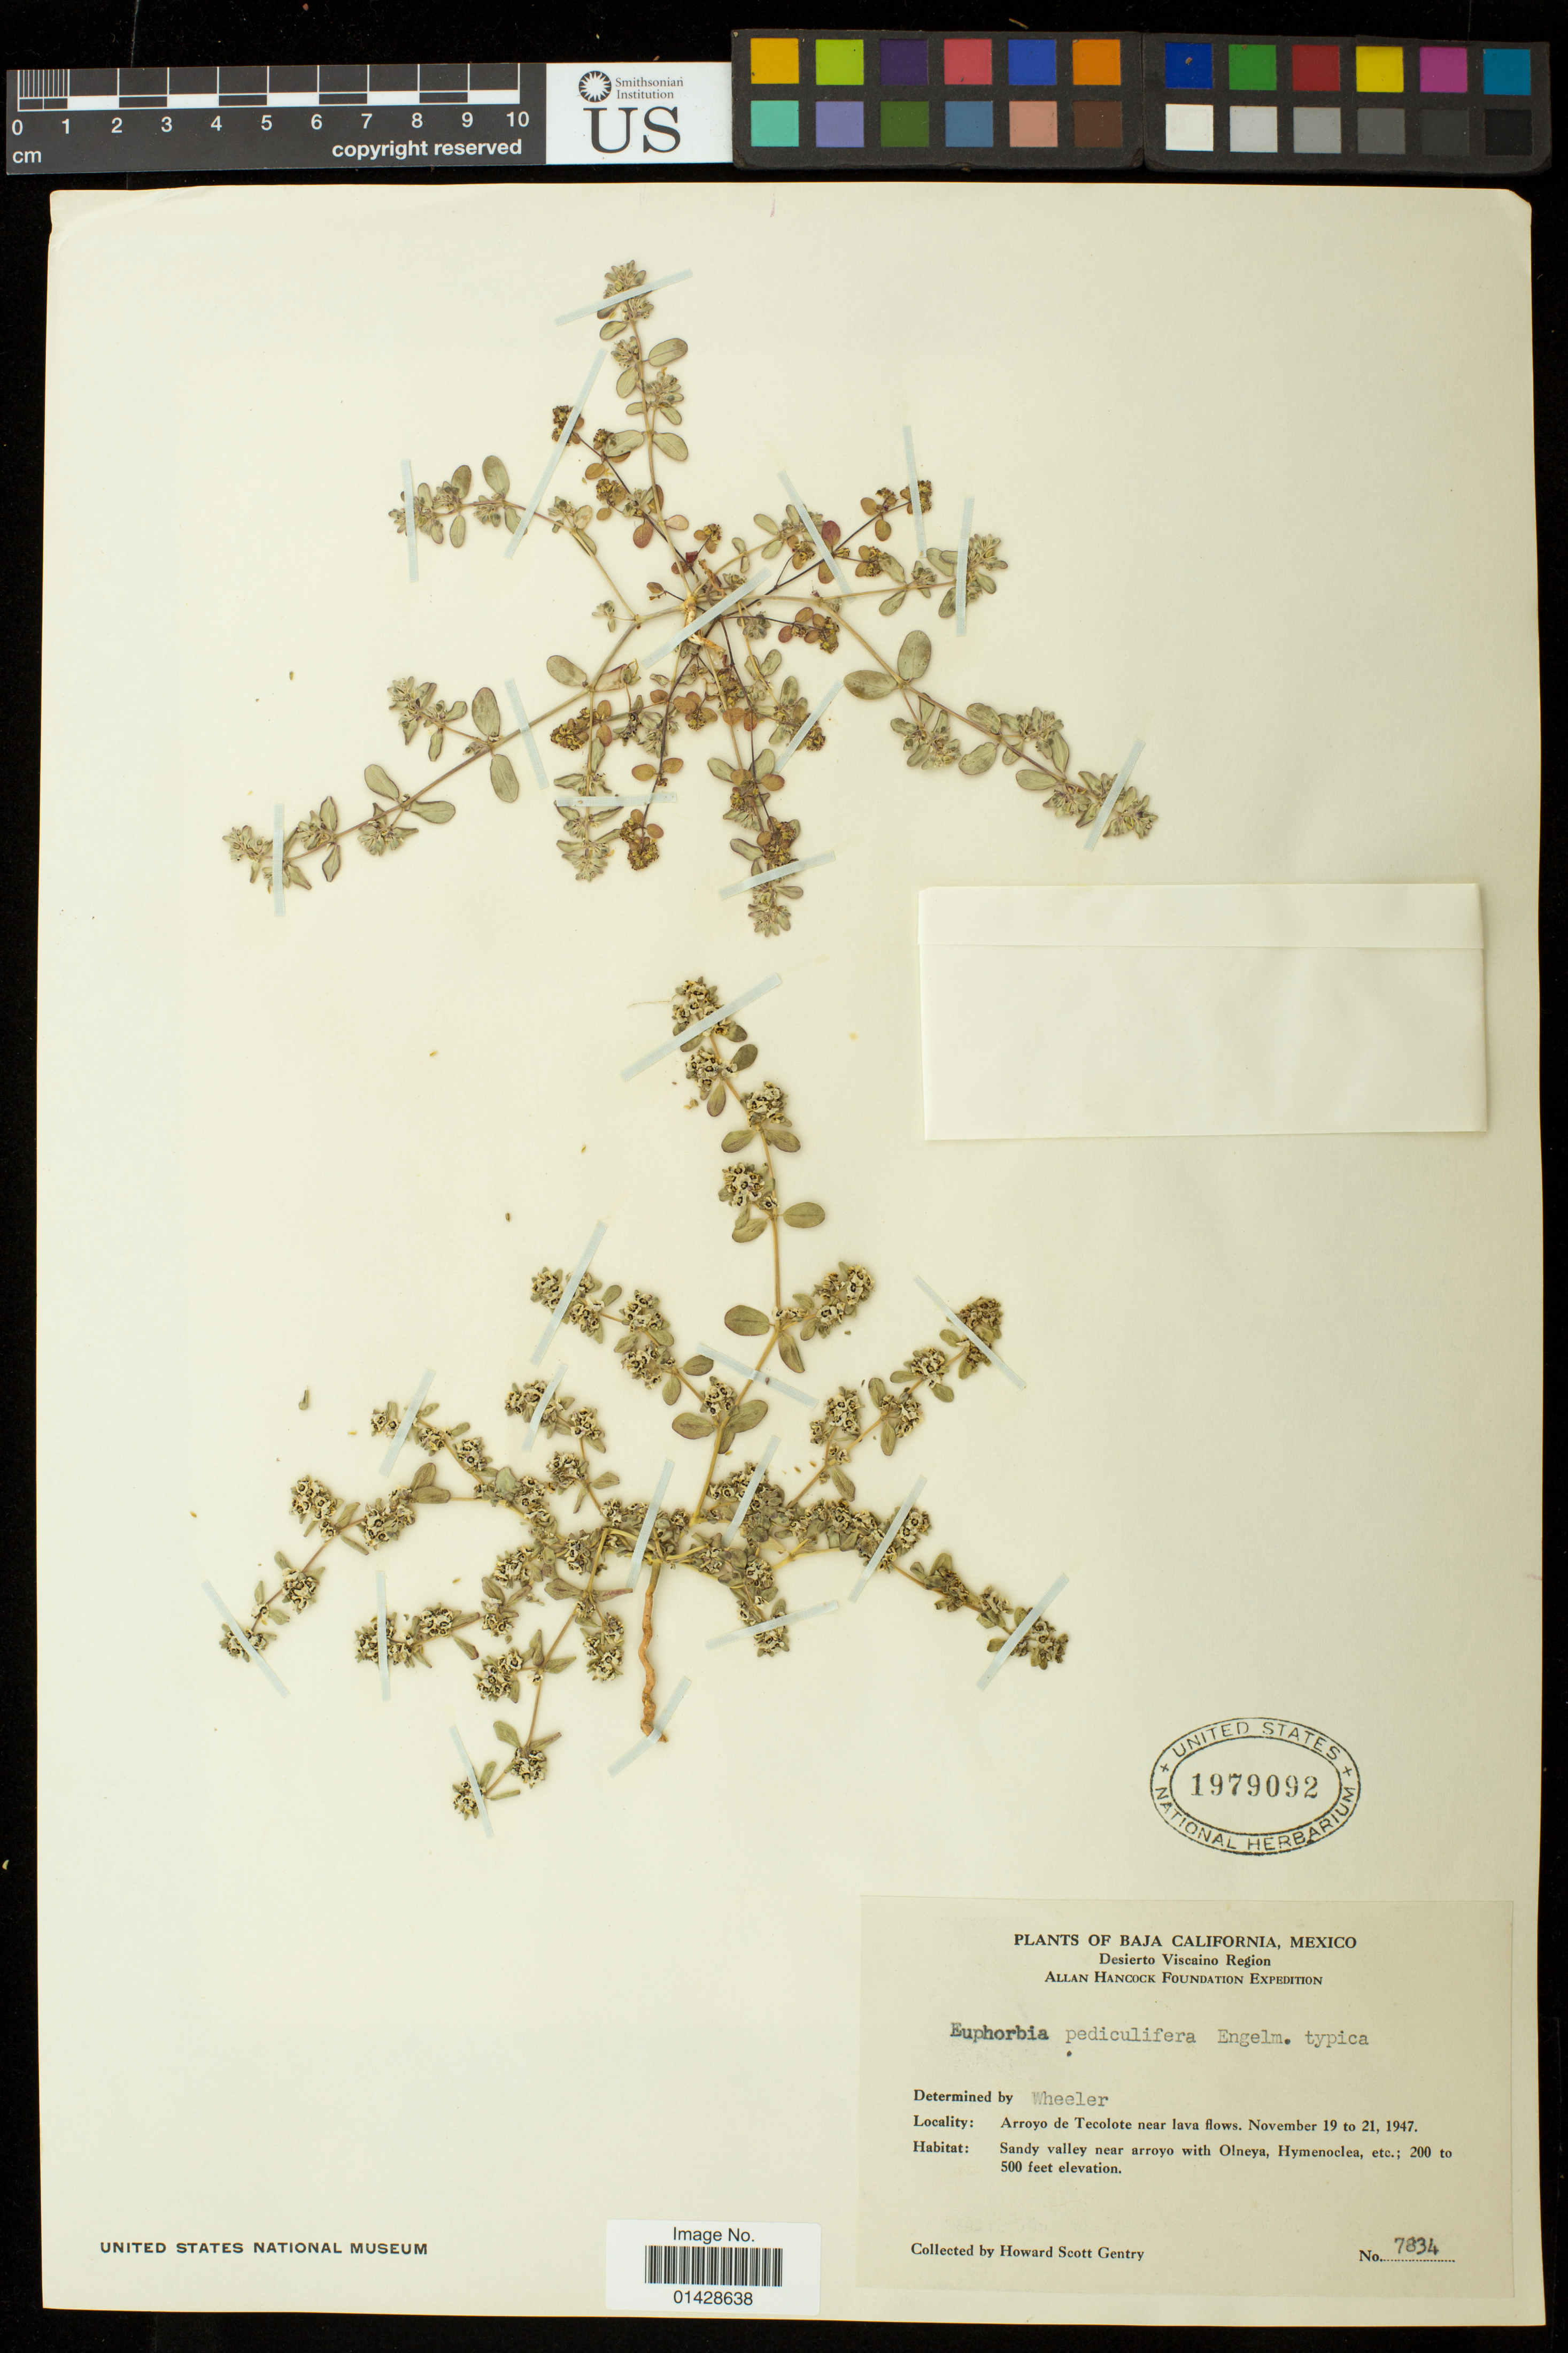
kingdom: Plantae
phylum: Tracheophyta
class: Magnoliopsida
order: Malpighiales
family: Euphorbiaceae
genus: Euphorbia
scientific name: Euphorbia pediculifera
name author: Engelm.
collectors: H. S. Gentry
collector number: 7834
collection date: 1947-11-19/1947-11-21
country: Mexico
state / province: Baja California Sur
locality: Arroyo de Tecolote near lava flows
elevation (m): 61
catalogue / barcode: US 1979092